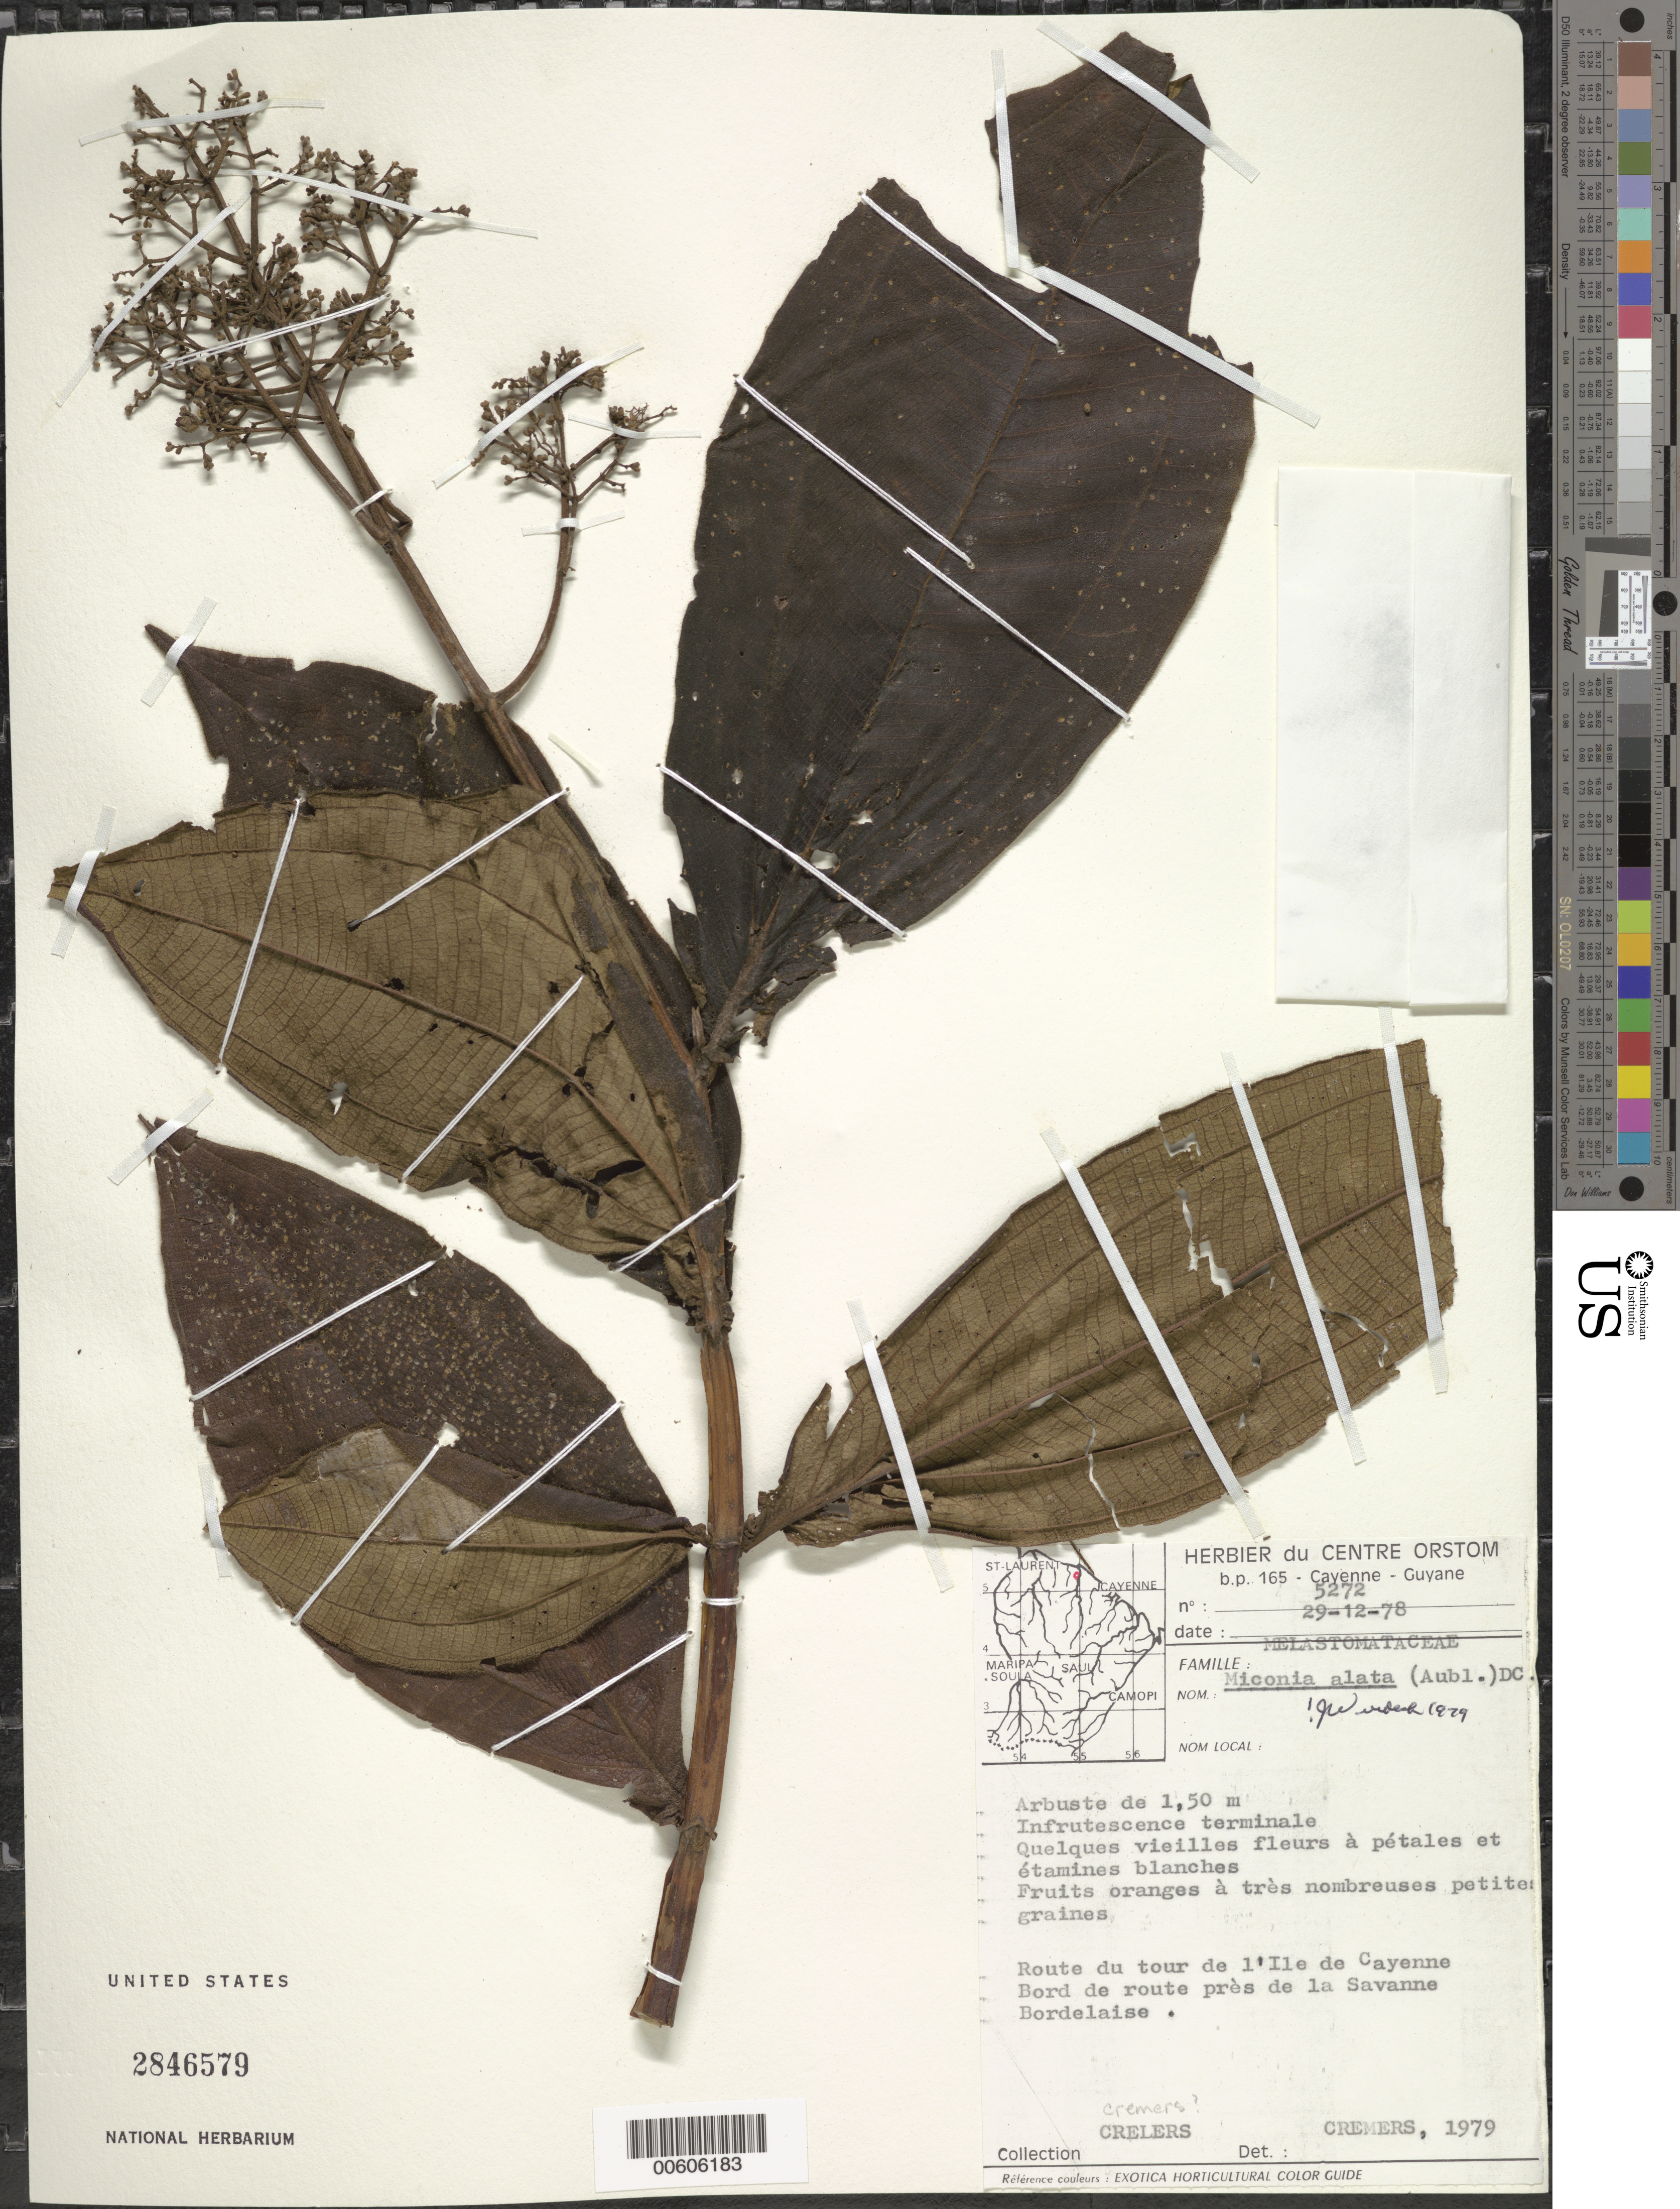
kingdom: Plantae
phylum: Tracheophyta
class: Magnoliopsida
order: Myrtales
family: Melastomataceae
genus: Miconia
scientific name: Miconia alata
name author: (Aubl.) DC.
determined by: Wurdack, John J., (US), US (UNITED STATES)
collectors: G. Cremers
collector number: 5272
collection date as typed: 29-Dec-78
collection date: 1978-12-29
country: French Guiana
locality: Savane Bordelaise, Ile de Cayenne, route du tour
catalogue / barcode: US 2846579